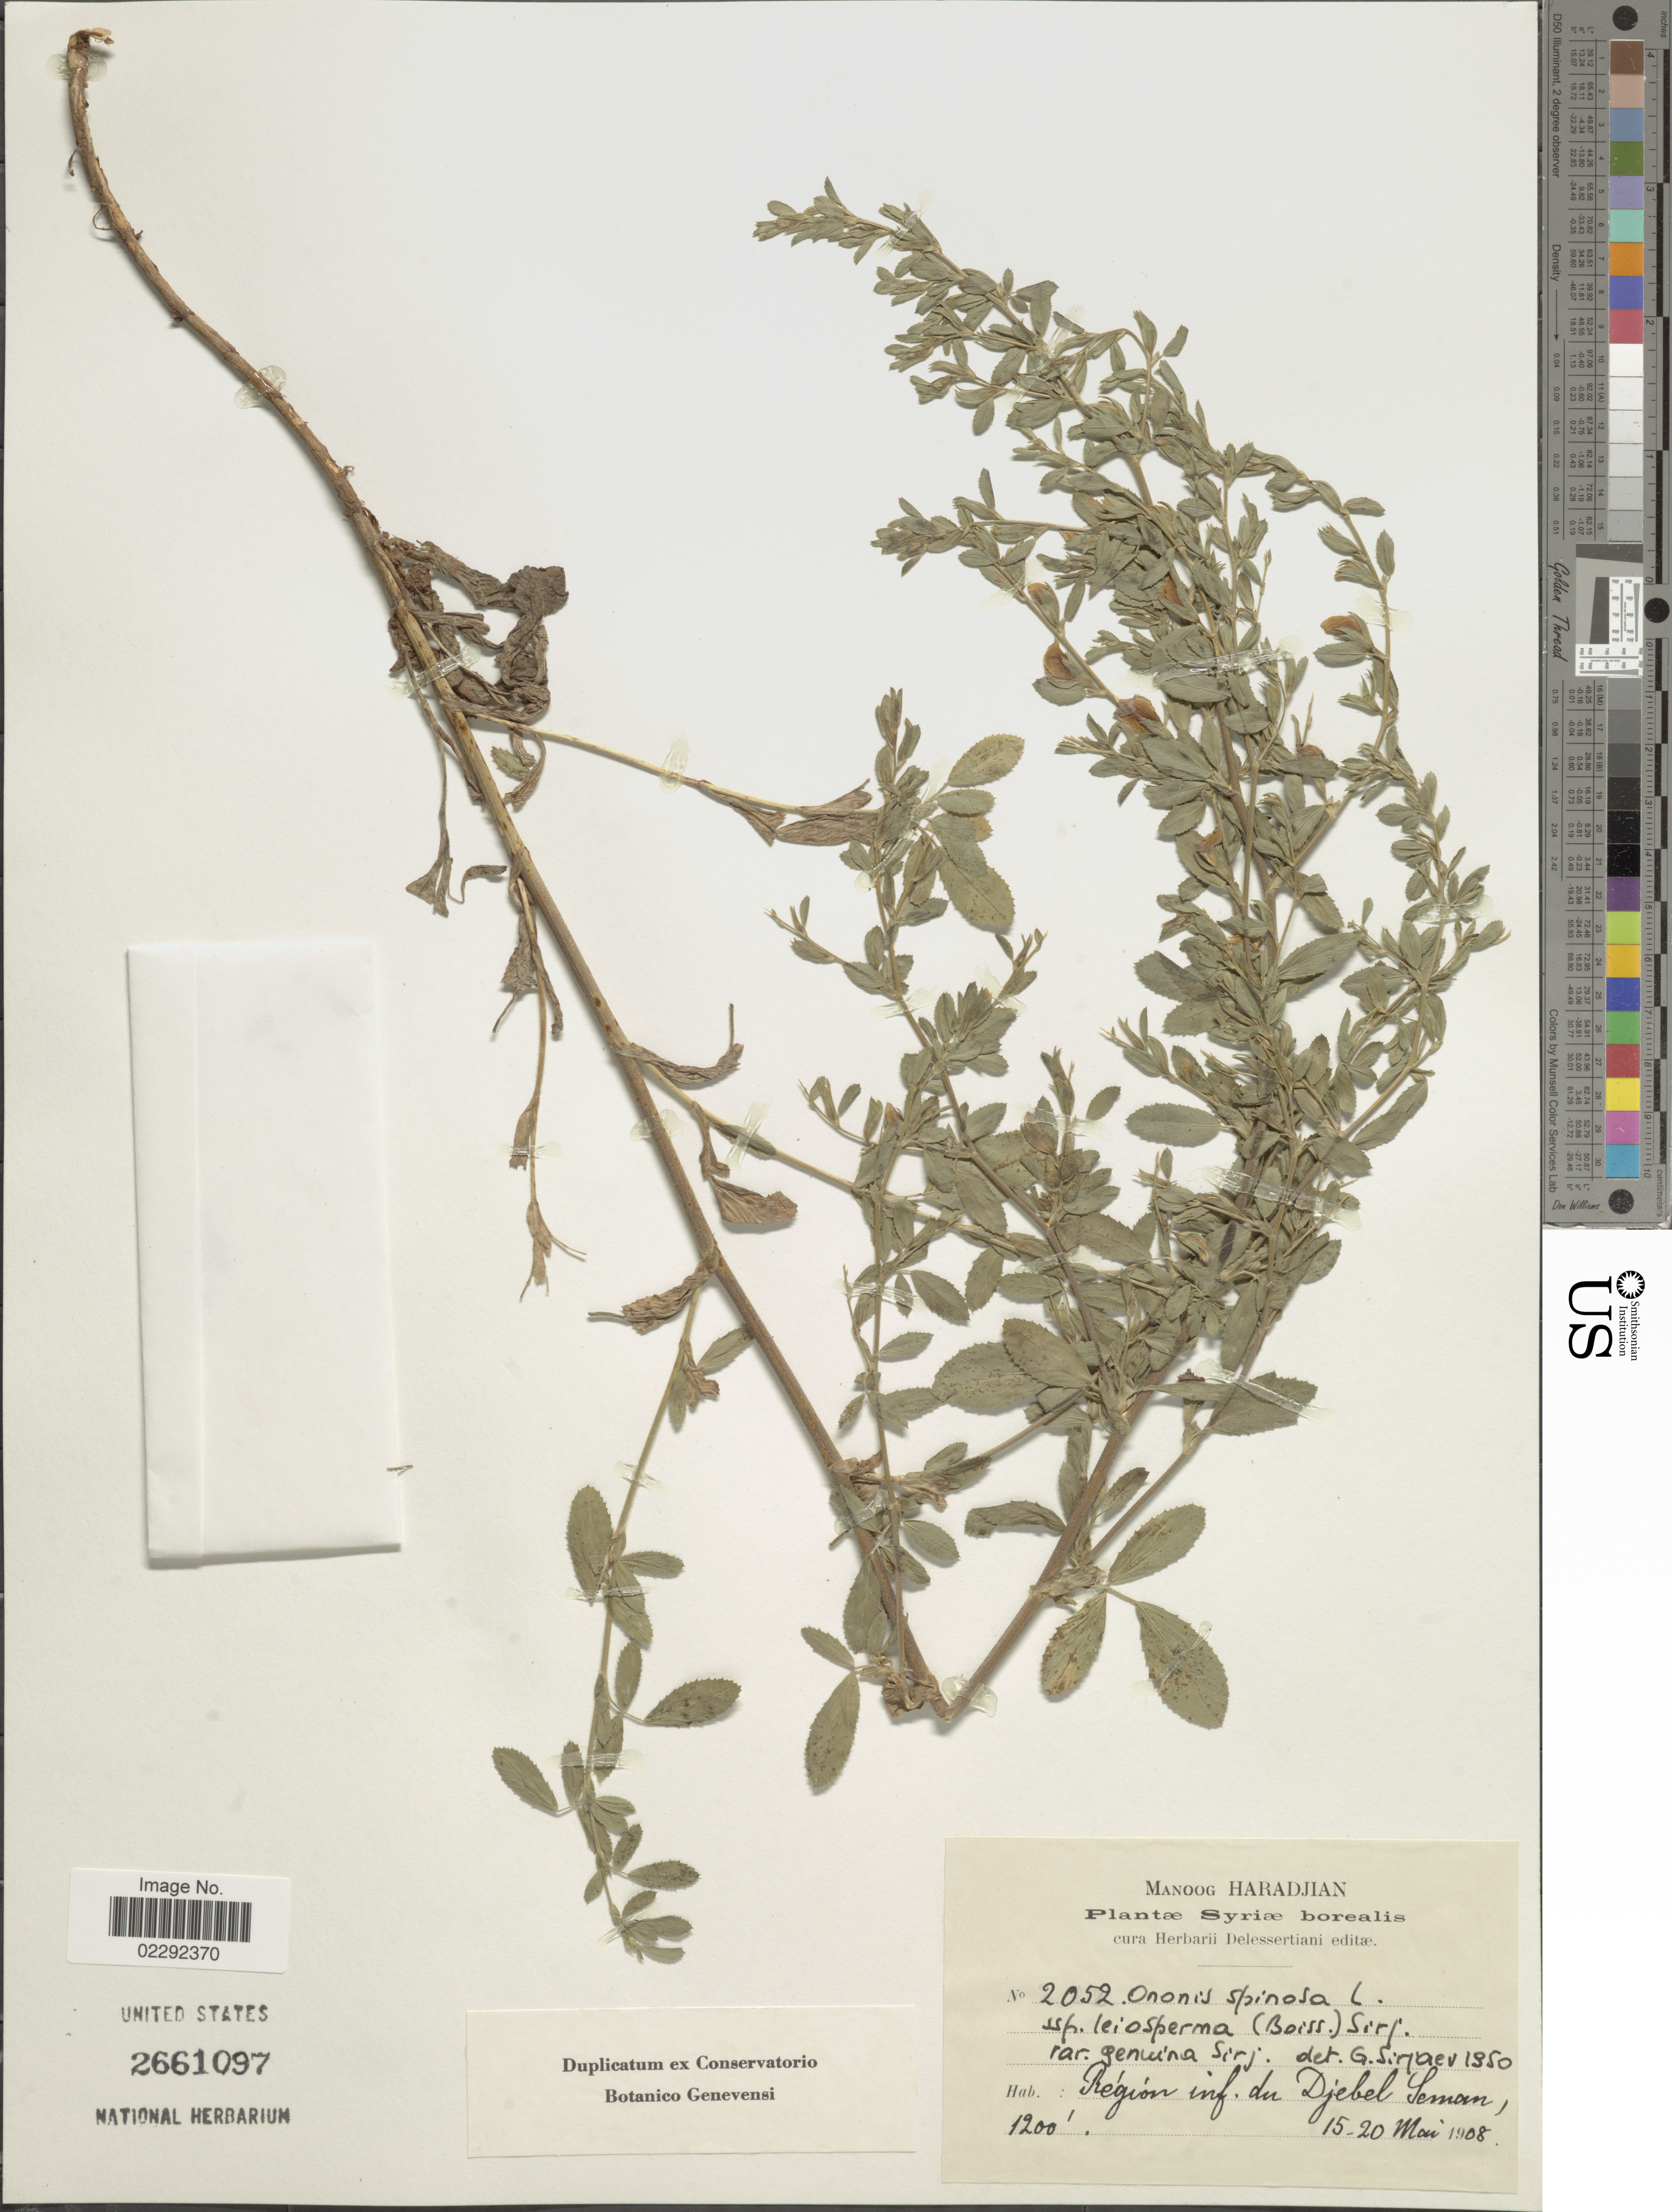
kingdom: Plantae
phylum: Tracheophyta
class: Magnoliopsida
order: Fabales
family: Fabaceae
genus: Ononis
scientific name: Ononis spinosa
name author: L.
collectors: M. Haradjian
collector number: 2052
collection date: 1908-05-15/1908-05-20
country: Syria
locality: Région inf, du Djebel Seman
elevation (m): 366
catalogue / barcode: US 2661097